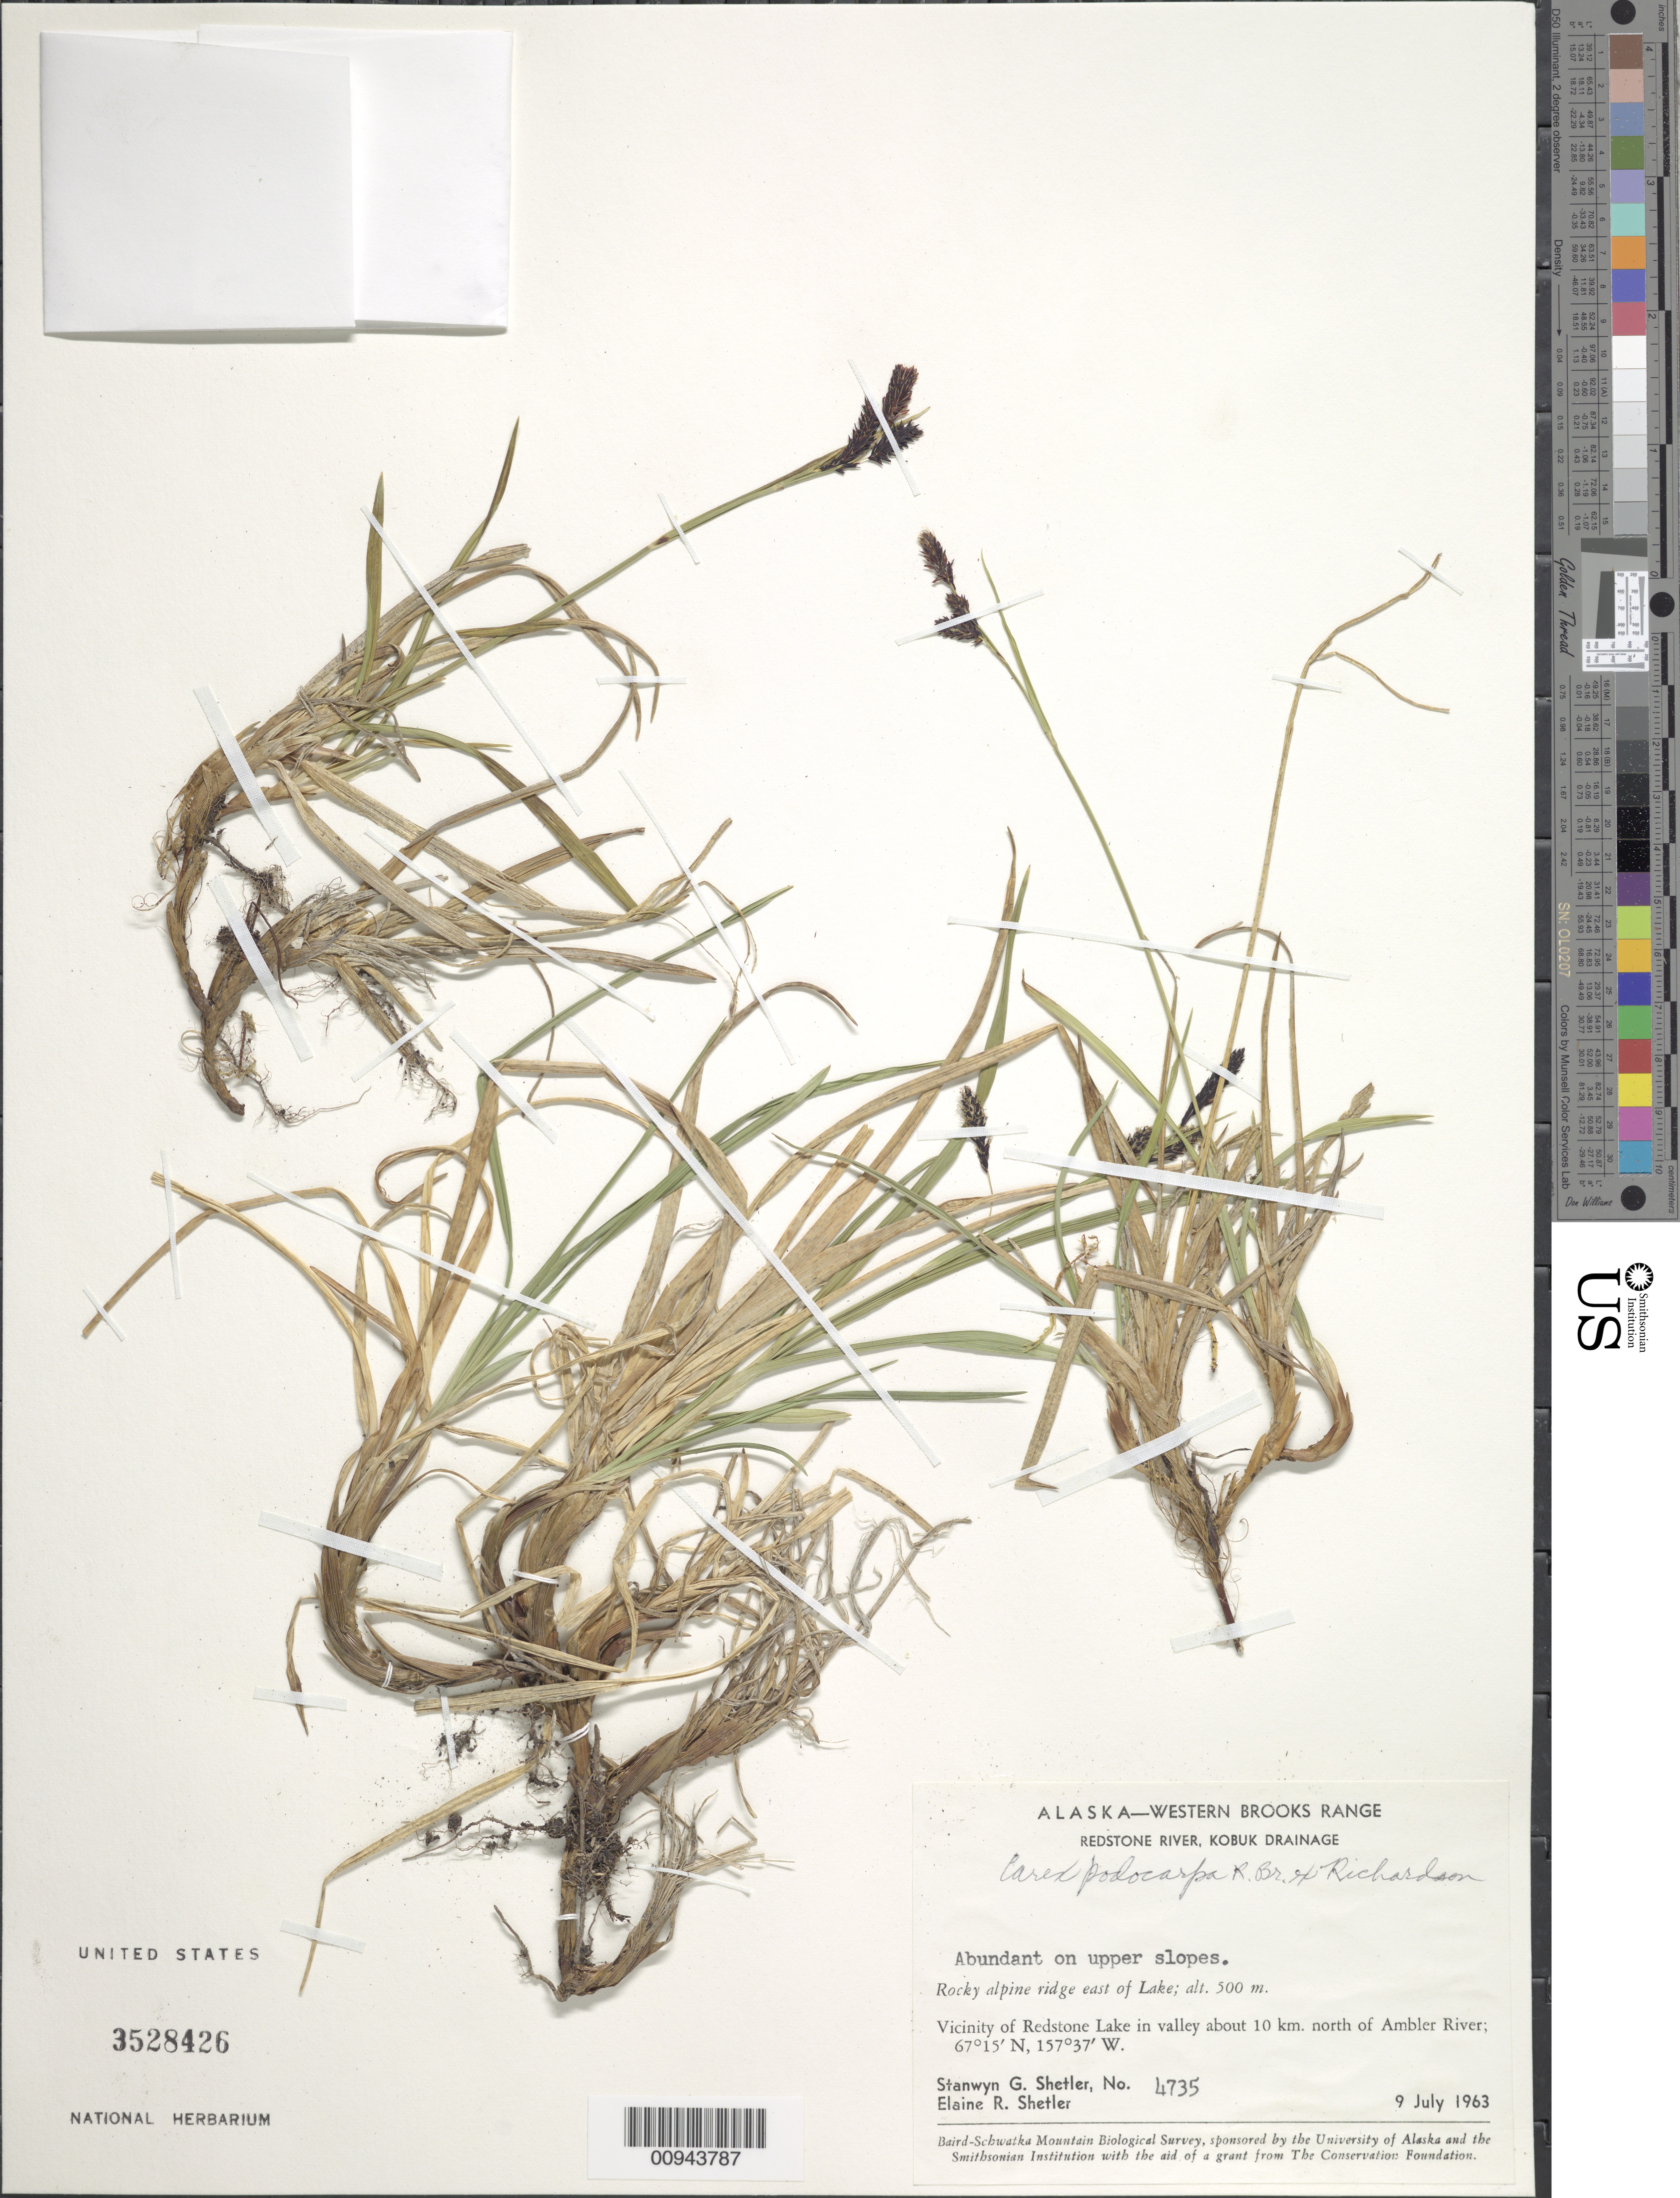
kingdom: Plantae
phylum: Tracheophyta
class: Liliopsida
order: Poales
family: Cyperaceae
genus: Carex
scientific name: Carex podocarpa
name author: R. Br.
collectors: S. Shetler & E. R. Shetler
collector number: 4735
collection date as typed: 09 Jul 1963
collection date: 1963-07-09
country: United States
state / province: Alaska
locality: Vicinity of Redstone Lake in valley about 10 km. north of Ambler River. Western Brooks Range, Redstone River, Kobuk Drainage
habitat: Rocky alpine ridge east of Lake. Abundant on open slopes.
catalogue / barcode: US 3528426